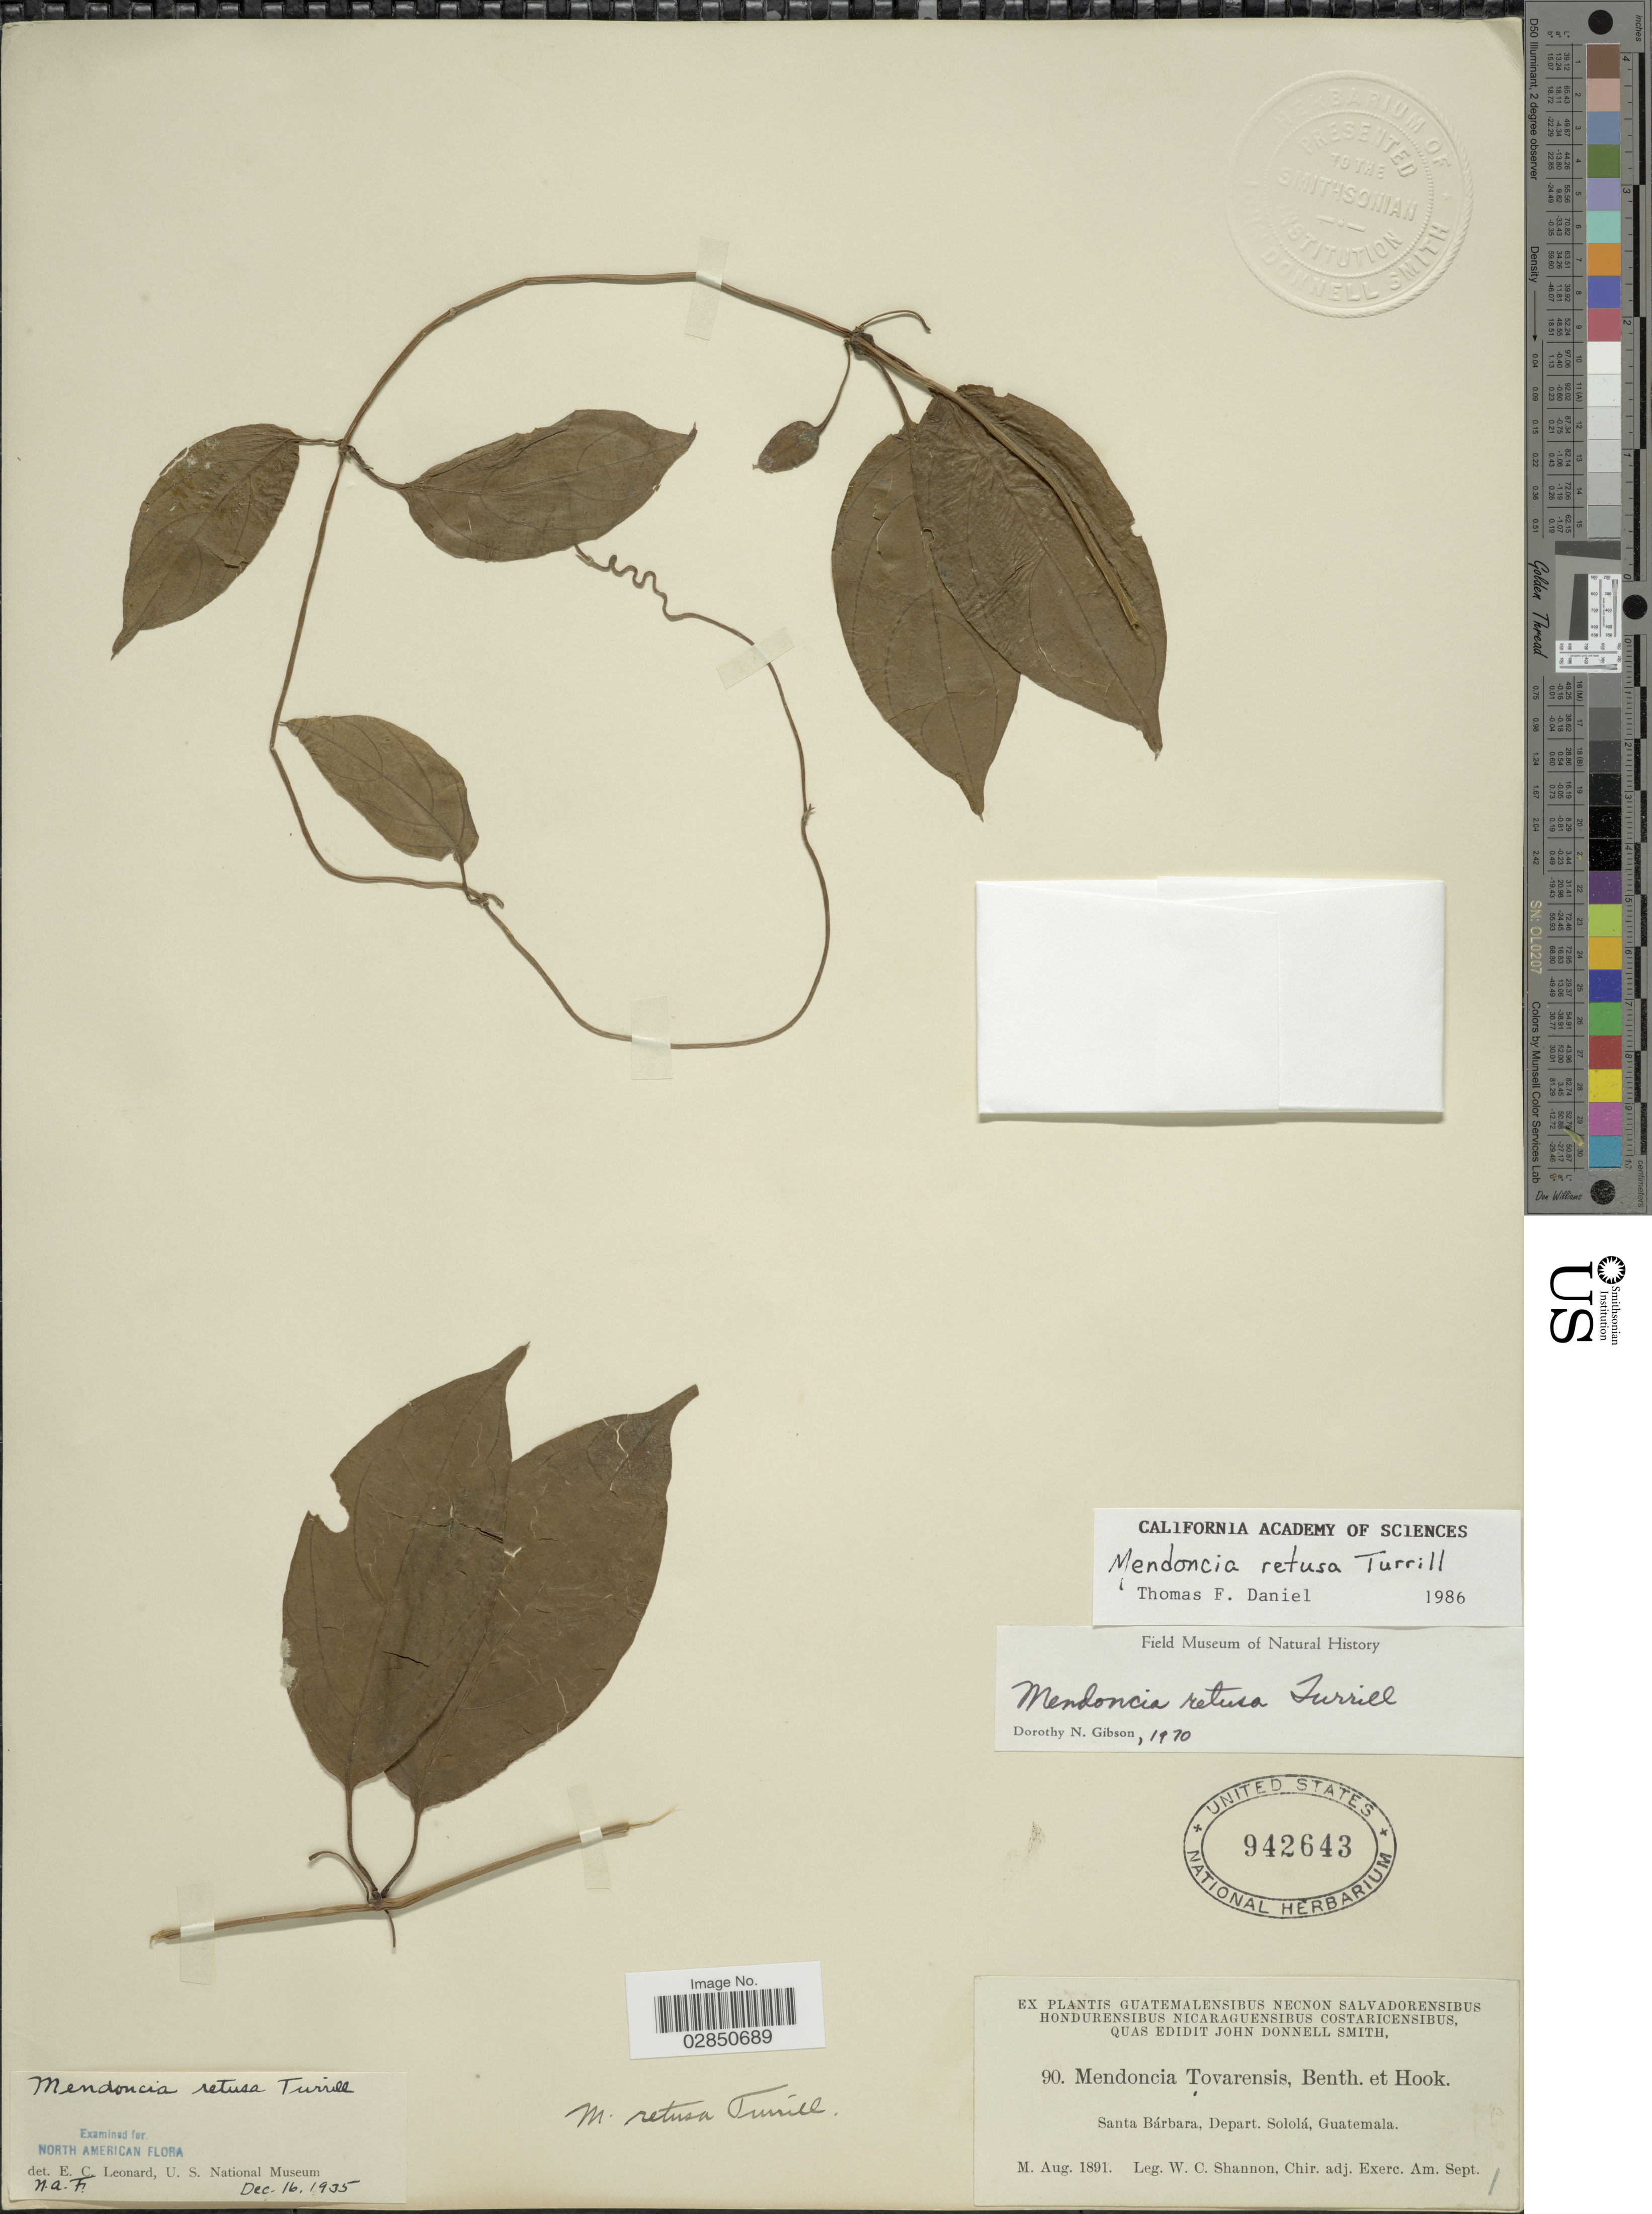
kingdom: Plantae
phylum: Tracheophyta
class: Magnoliopsida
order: Lamiales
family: Acanthaceae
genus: Mendoncia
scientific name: Mendoncia retusa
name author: Turrill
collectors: W. C. Shannon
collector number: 90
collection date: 1891-08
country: Guatemala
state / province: Sololá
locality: Santa Bárbara, Depart.Sololá.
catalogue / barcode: US 942643